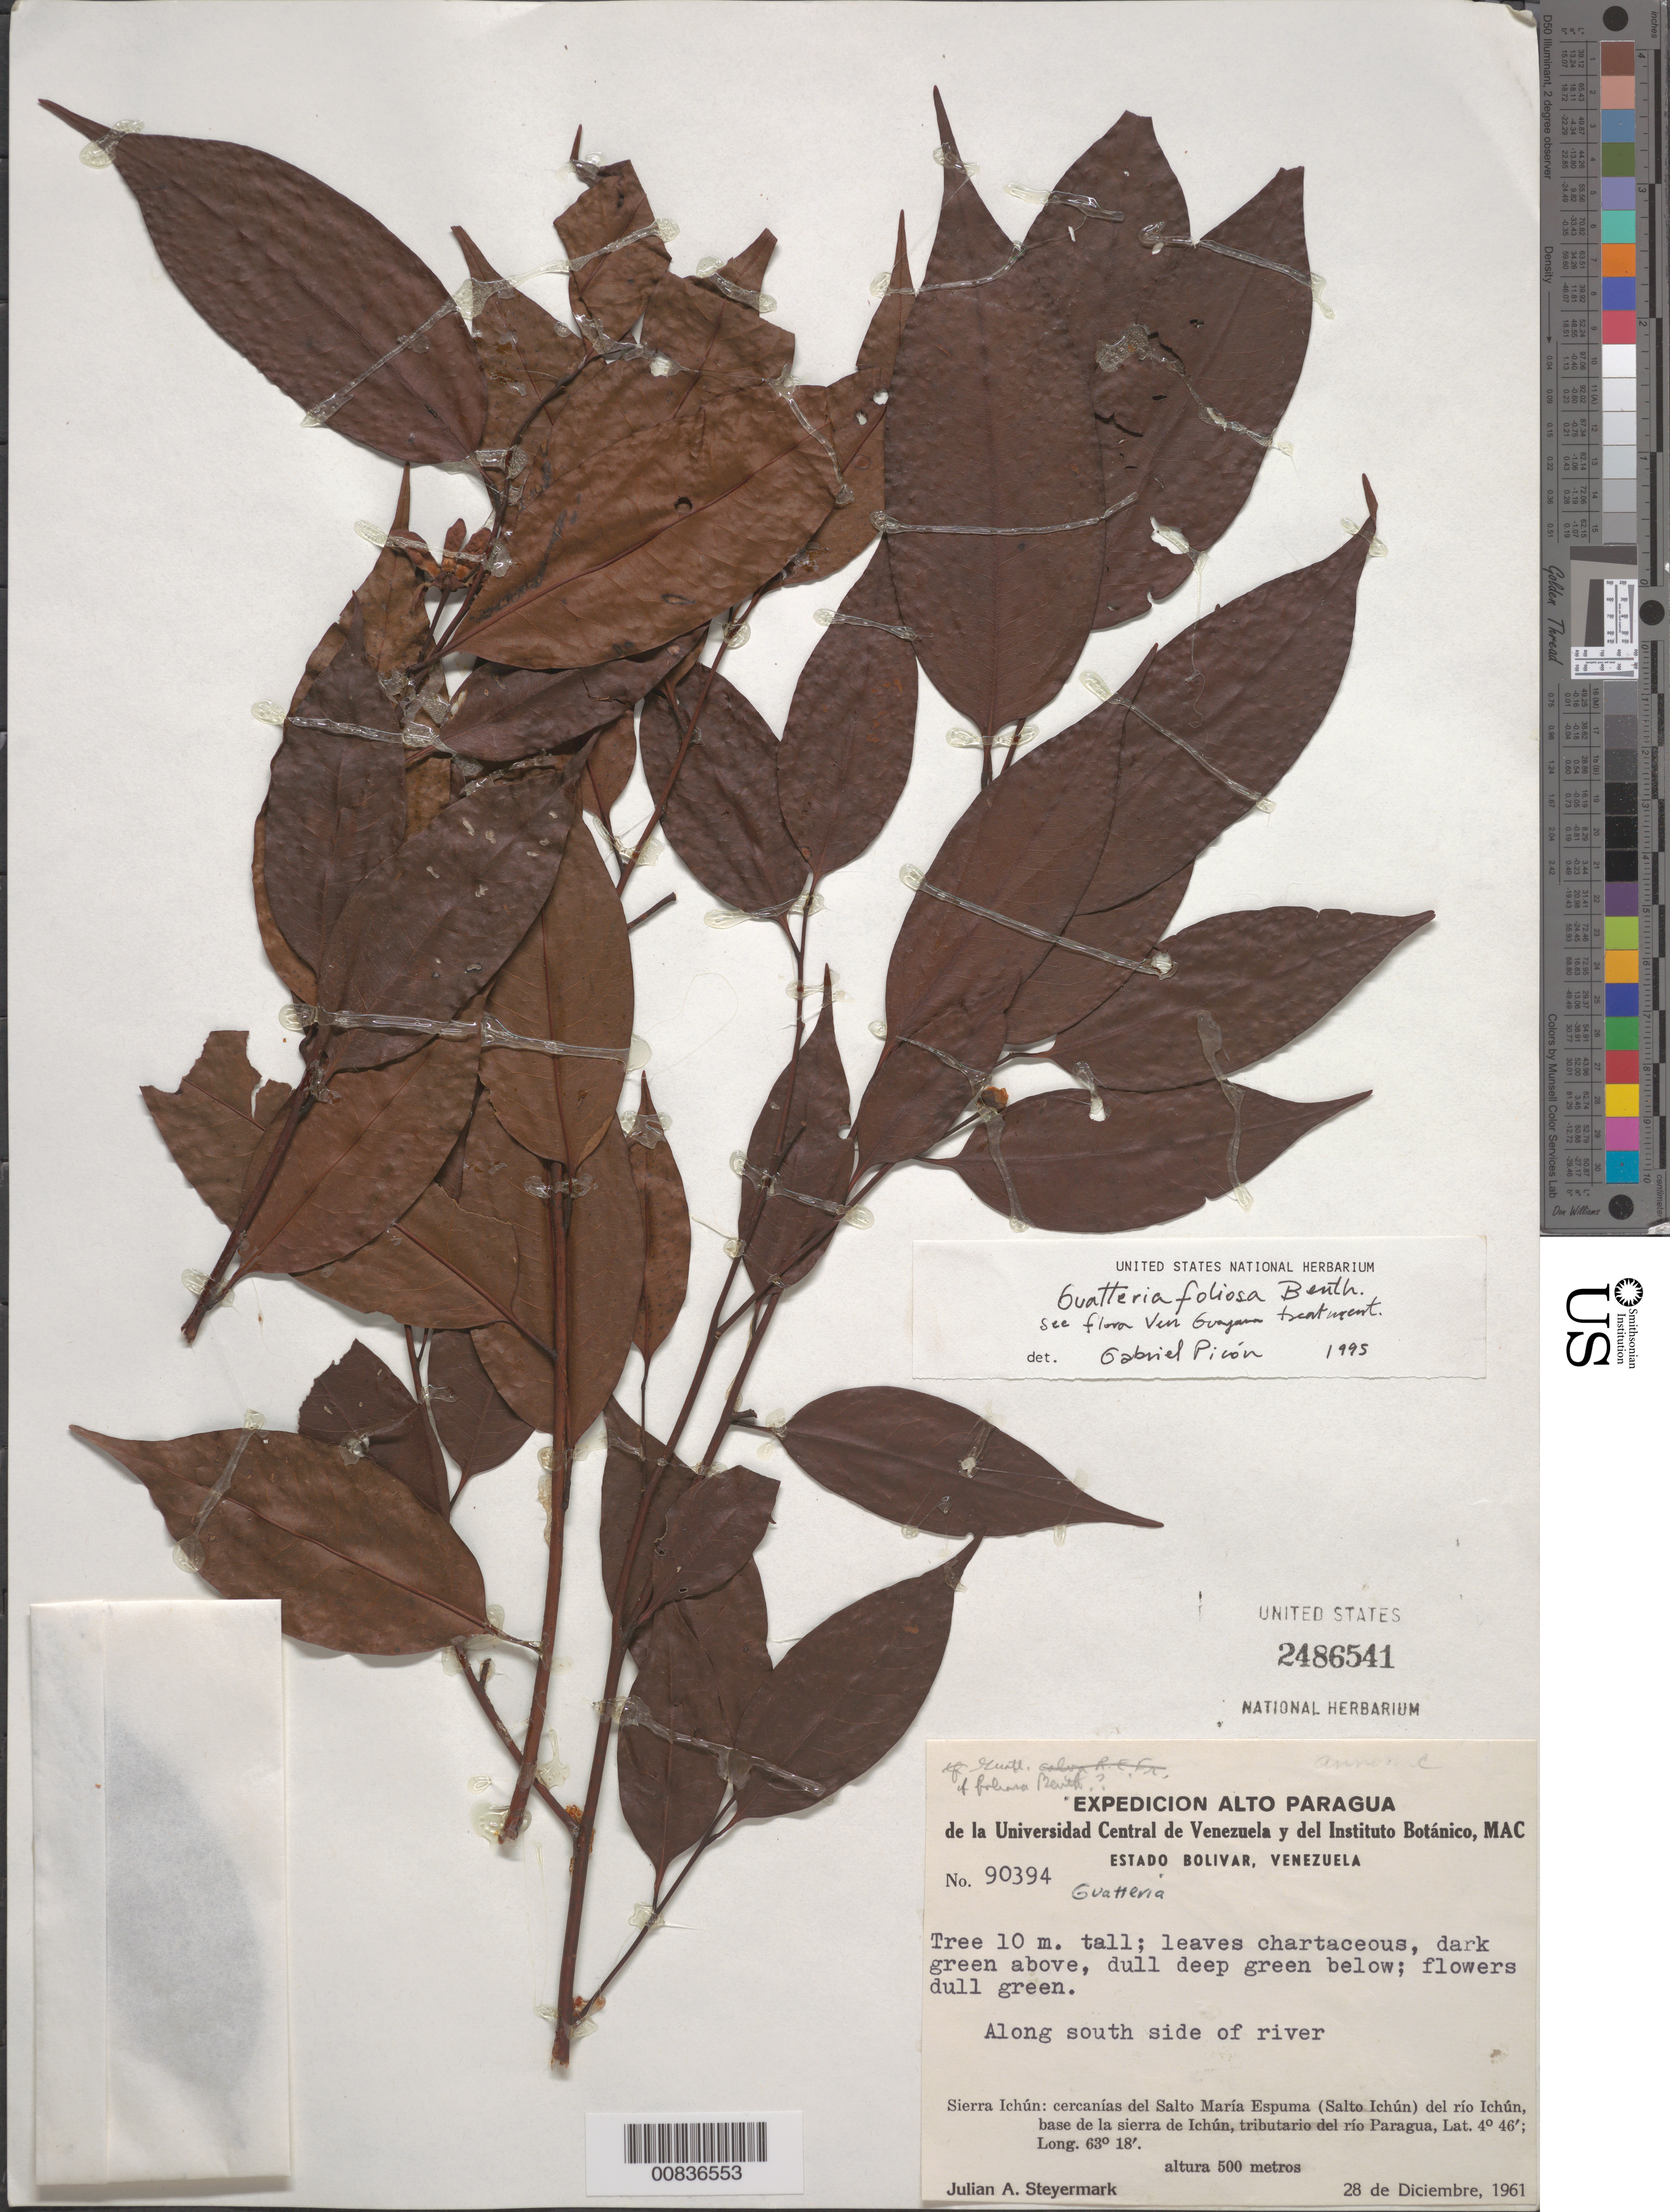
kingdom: Plantae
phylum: Tracheophyta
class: Magnoliopsida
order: Magnoliales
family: Annonaceae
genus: Guatteria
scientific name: Guatteria foliosa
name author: Benth.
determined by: Picón Navas, G.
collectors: J. Steyermark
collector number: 90394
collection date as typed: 28-Dec-61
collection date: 1961-12-28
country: Venezuela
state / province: Bolívar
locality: Sierra Ichún, Salto María Espuma (Salto Ichún) del Río Ichún (tributary of río Paragua), base de la sierra de Ichún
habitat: S side of river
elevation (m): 500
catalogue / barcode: US 2486541